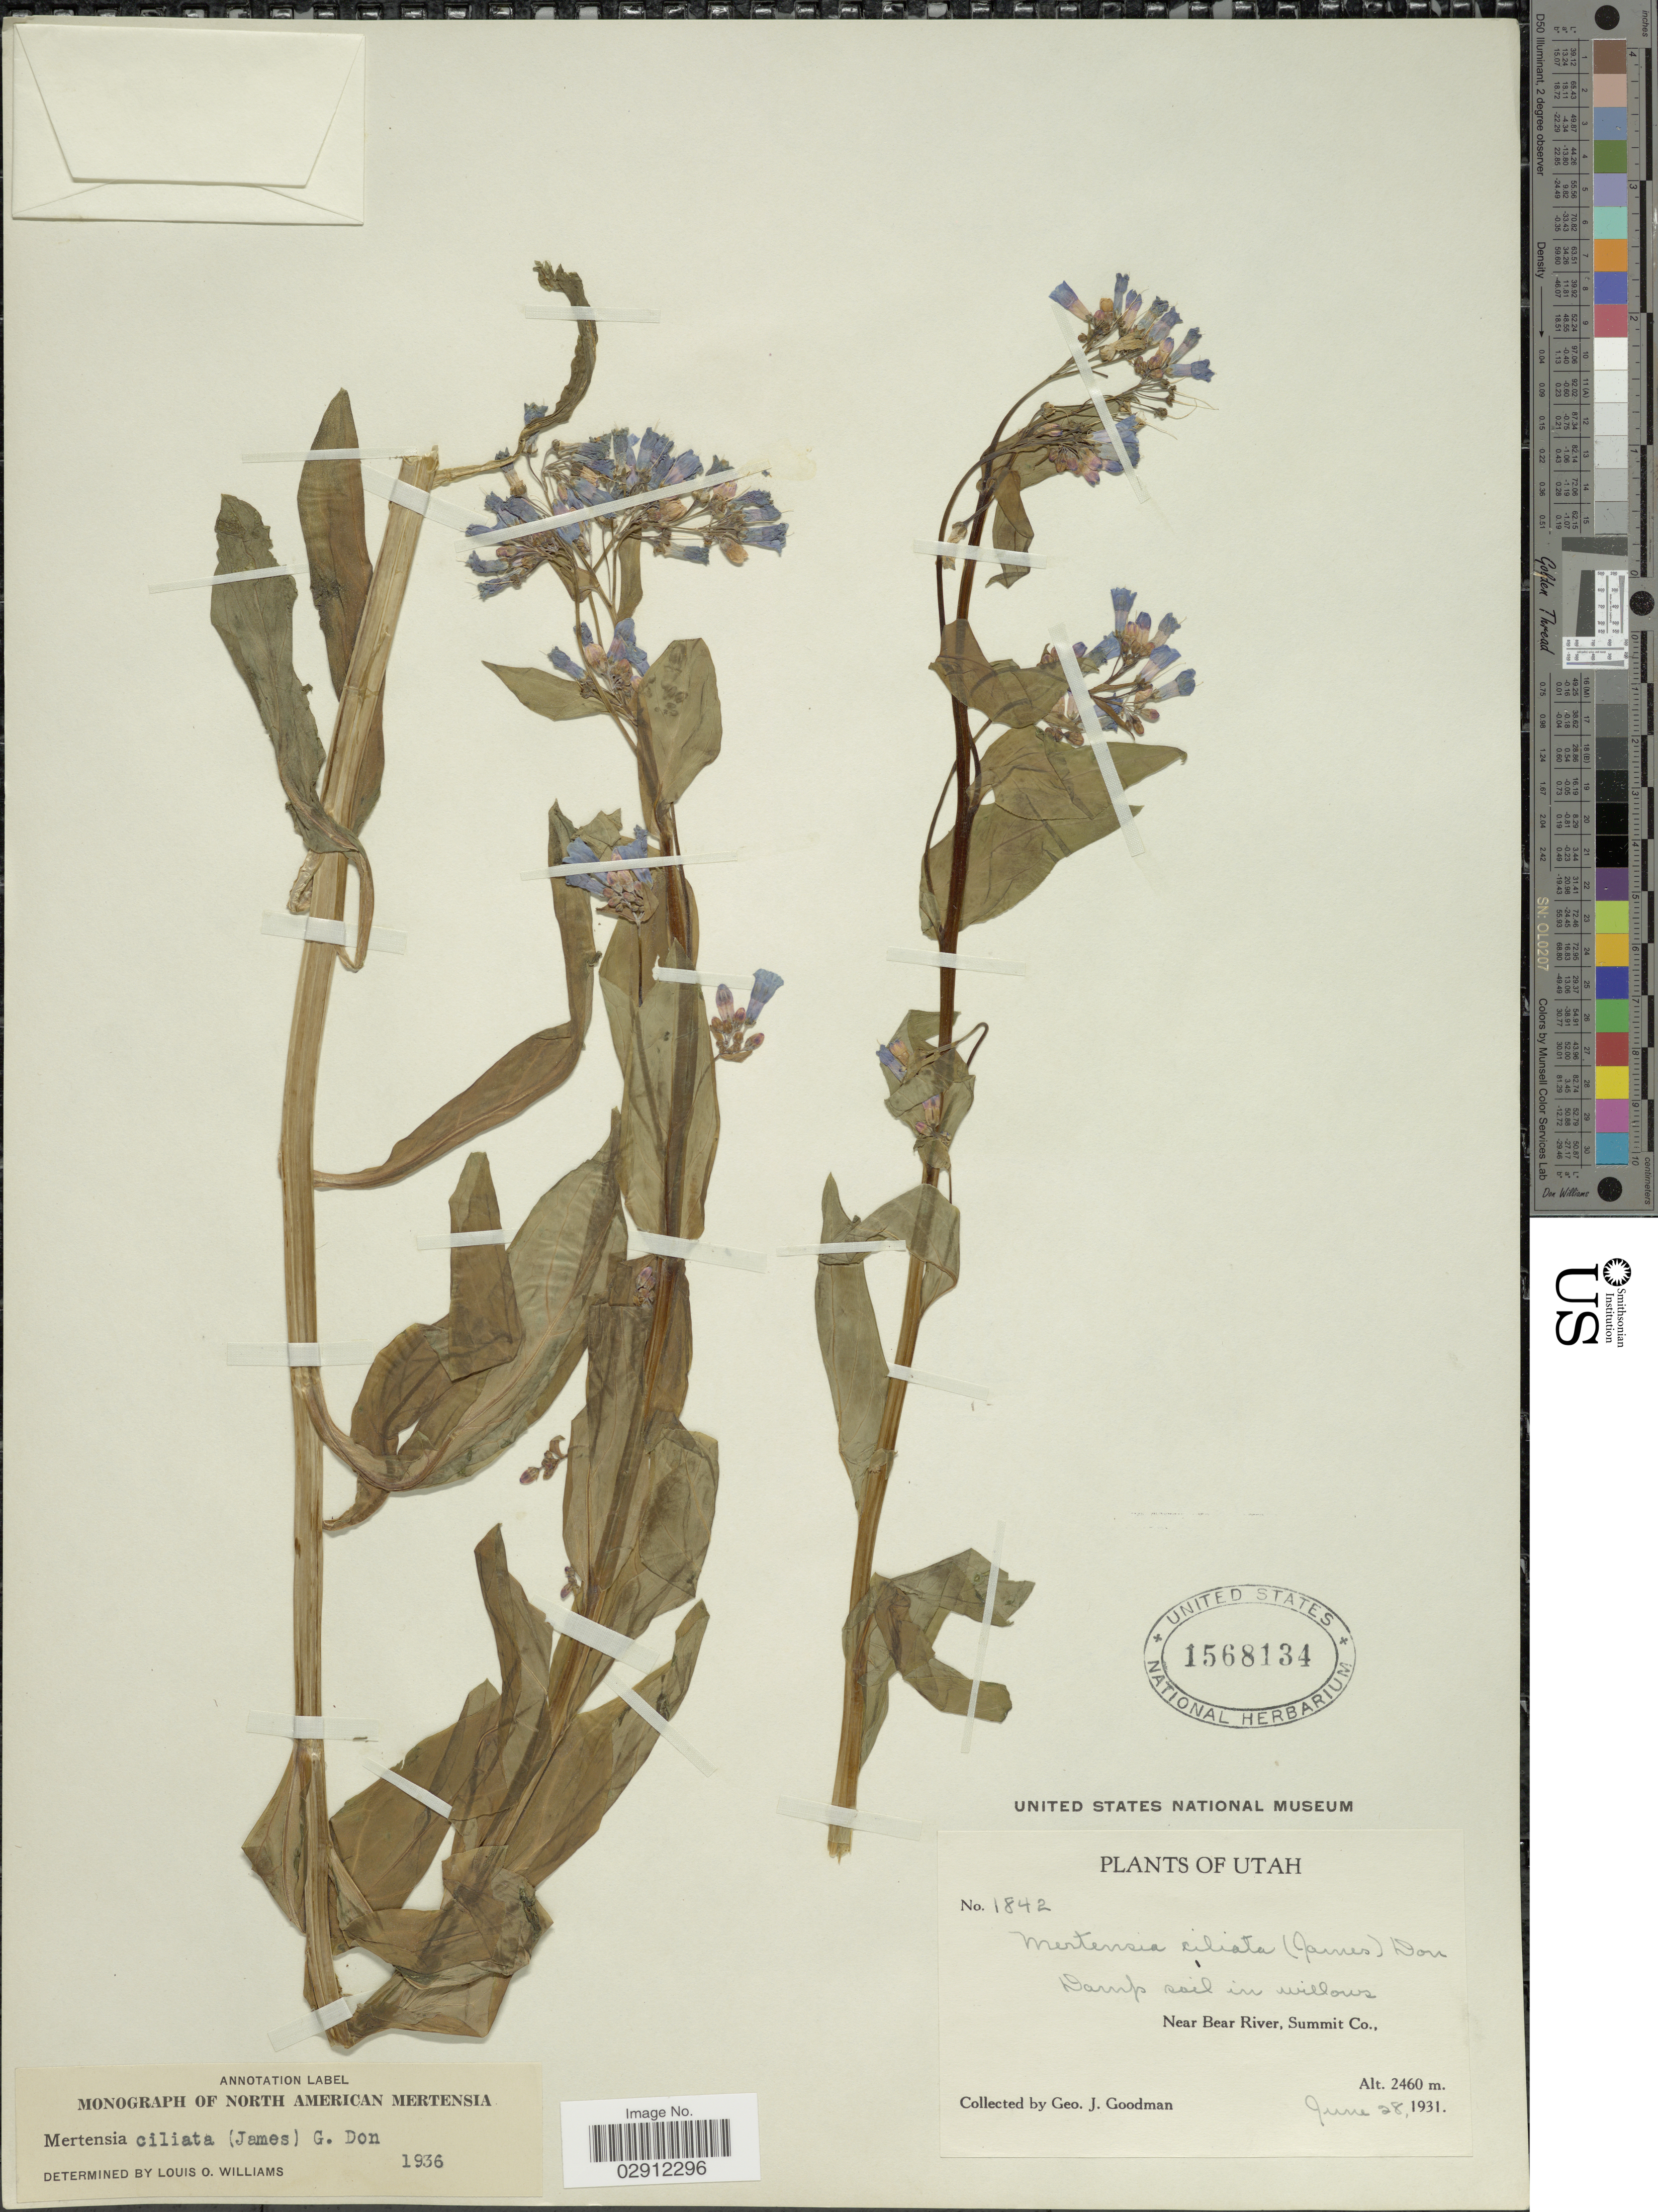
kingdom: Plantae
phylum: Tracheophyta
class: Magnoliopsida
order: Boraginales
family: Boraginaceae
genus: Mertensia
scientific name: Mertensia ciliata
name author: (James) G. Don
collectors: G. J. Goodman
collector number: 1842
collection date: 1931-06-28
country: United States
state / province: Utah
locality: Near Bear River, Summit Co.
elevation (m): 2460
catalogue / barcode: US 1568134